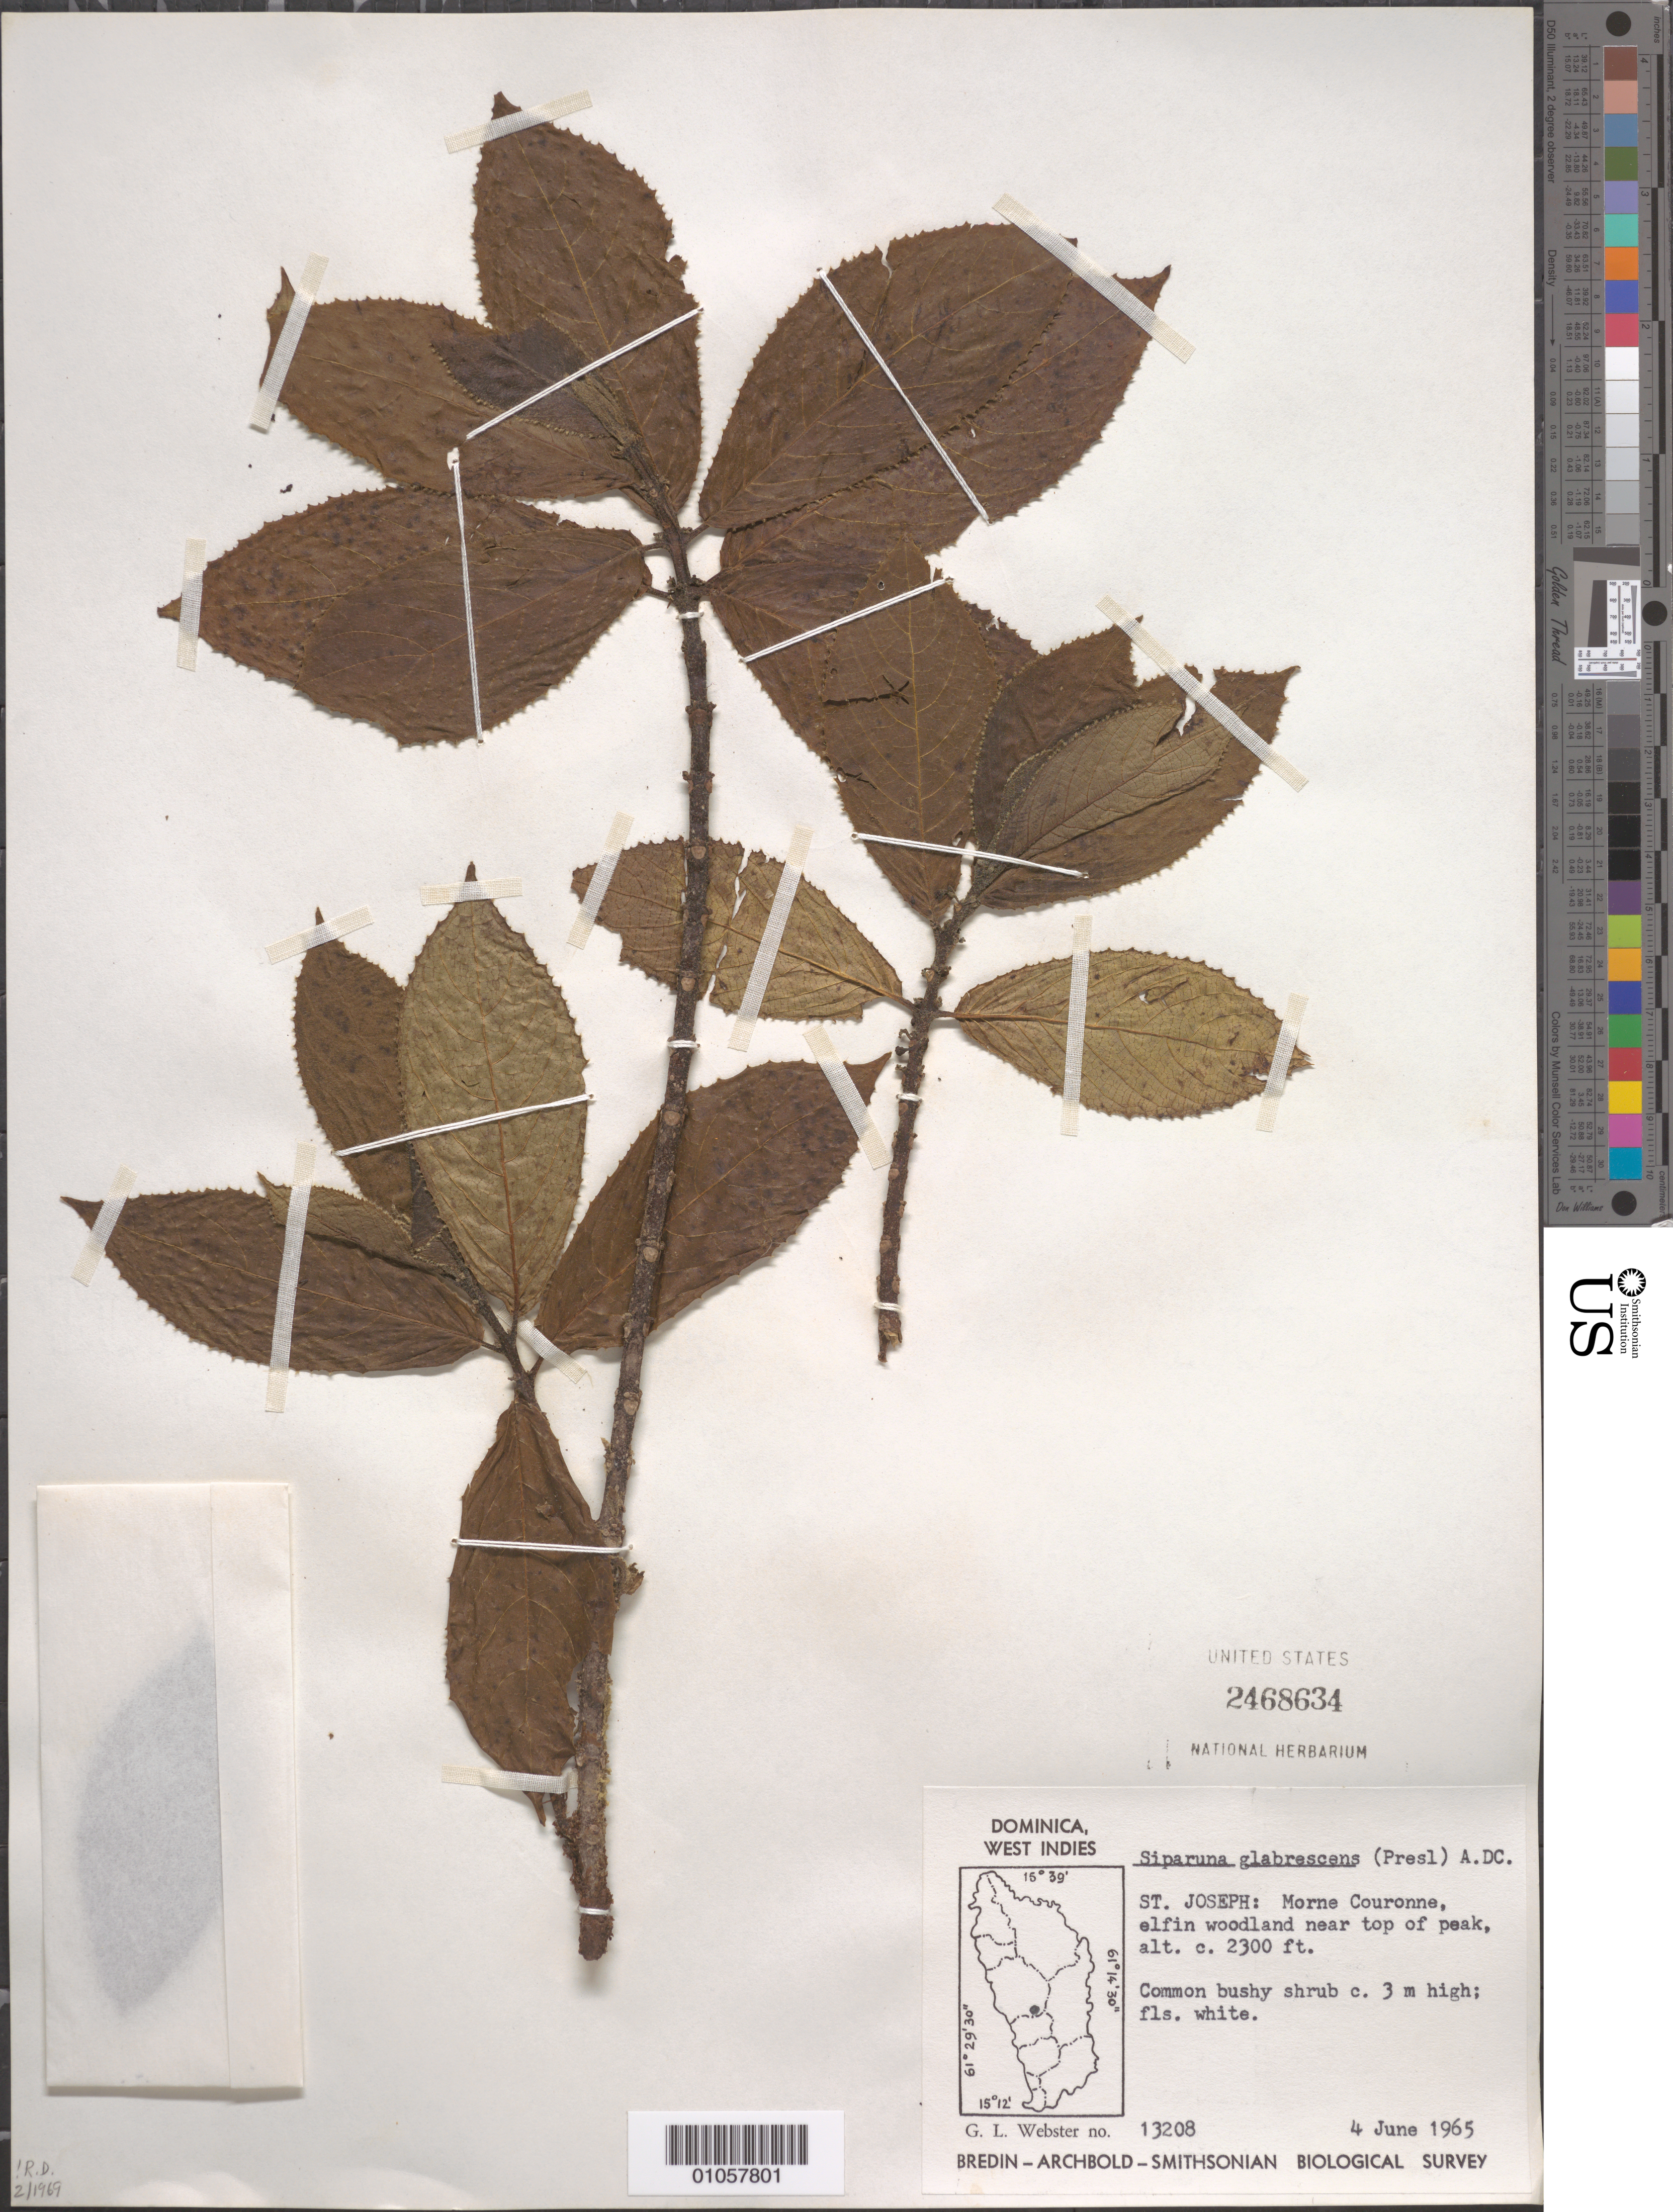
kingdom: Plantae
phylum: Tracheophyta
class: Magnoliopsida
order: Laurales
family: Siparunaceae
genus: Siparuna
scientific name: Siparuna glabrescens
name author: (C. Presl) A. DC.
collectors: G. L. Webster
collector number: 13208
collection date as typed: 04 Jun 1965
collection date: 1965-06-04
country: Dominica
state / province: St. Joseph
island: Dominica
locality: Morne Couronne, near top of peak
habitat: Elfin woodland near top of peak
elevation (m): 701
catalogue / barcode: US 2468634